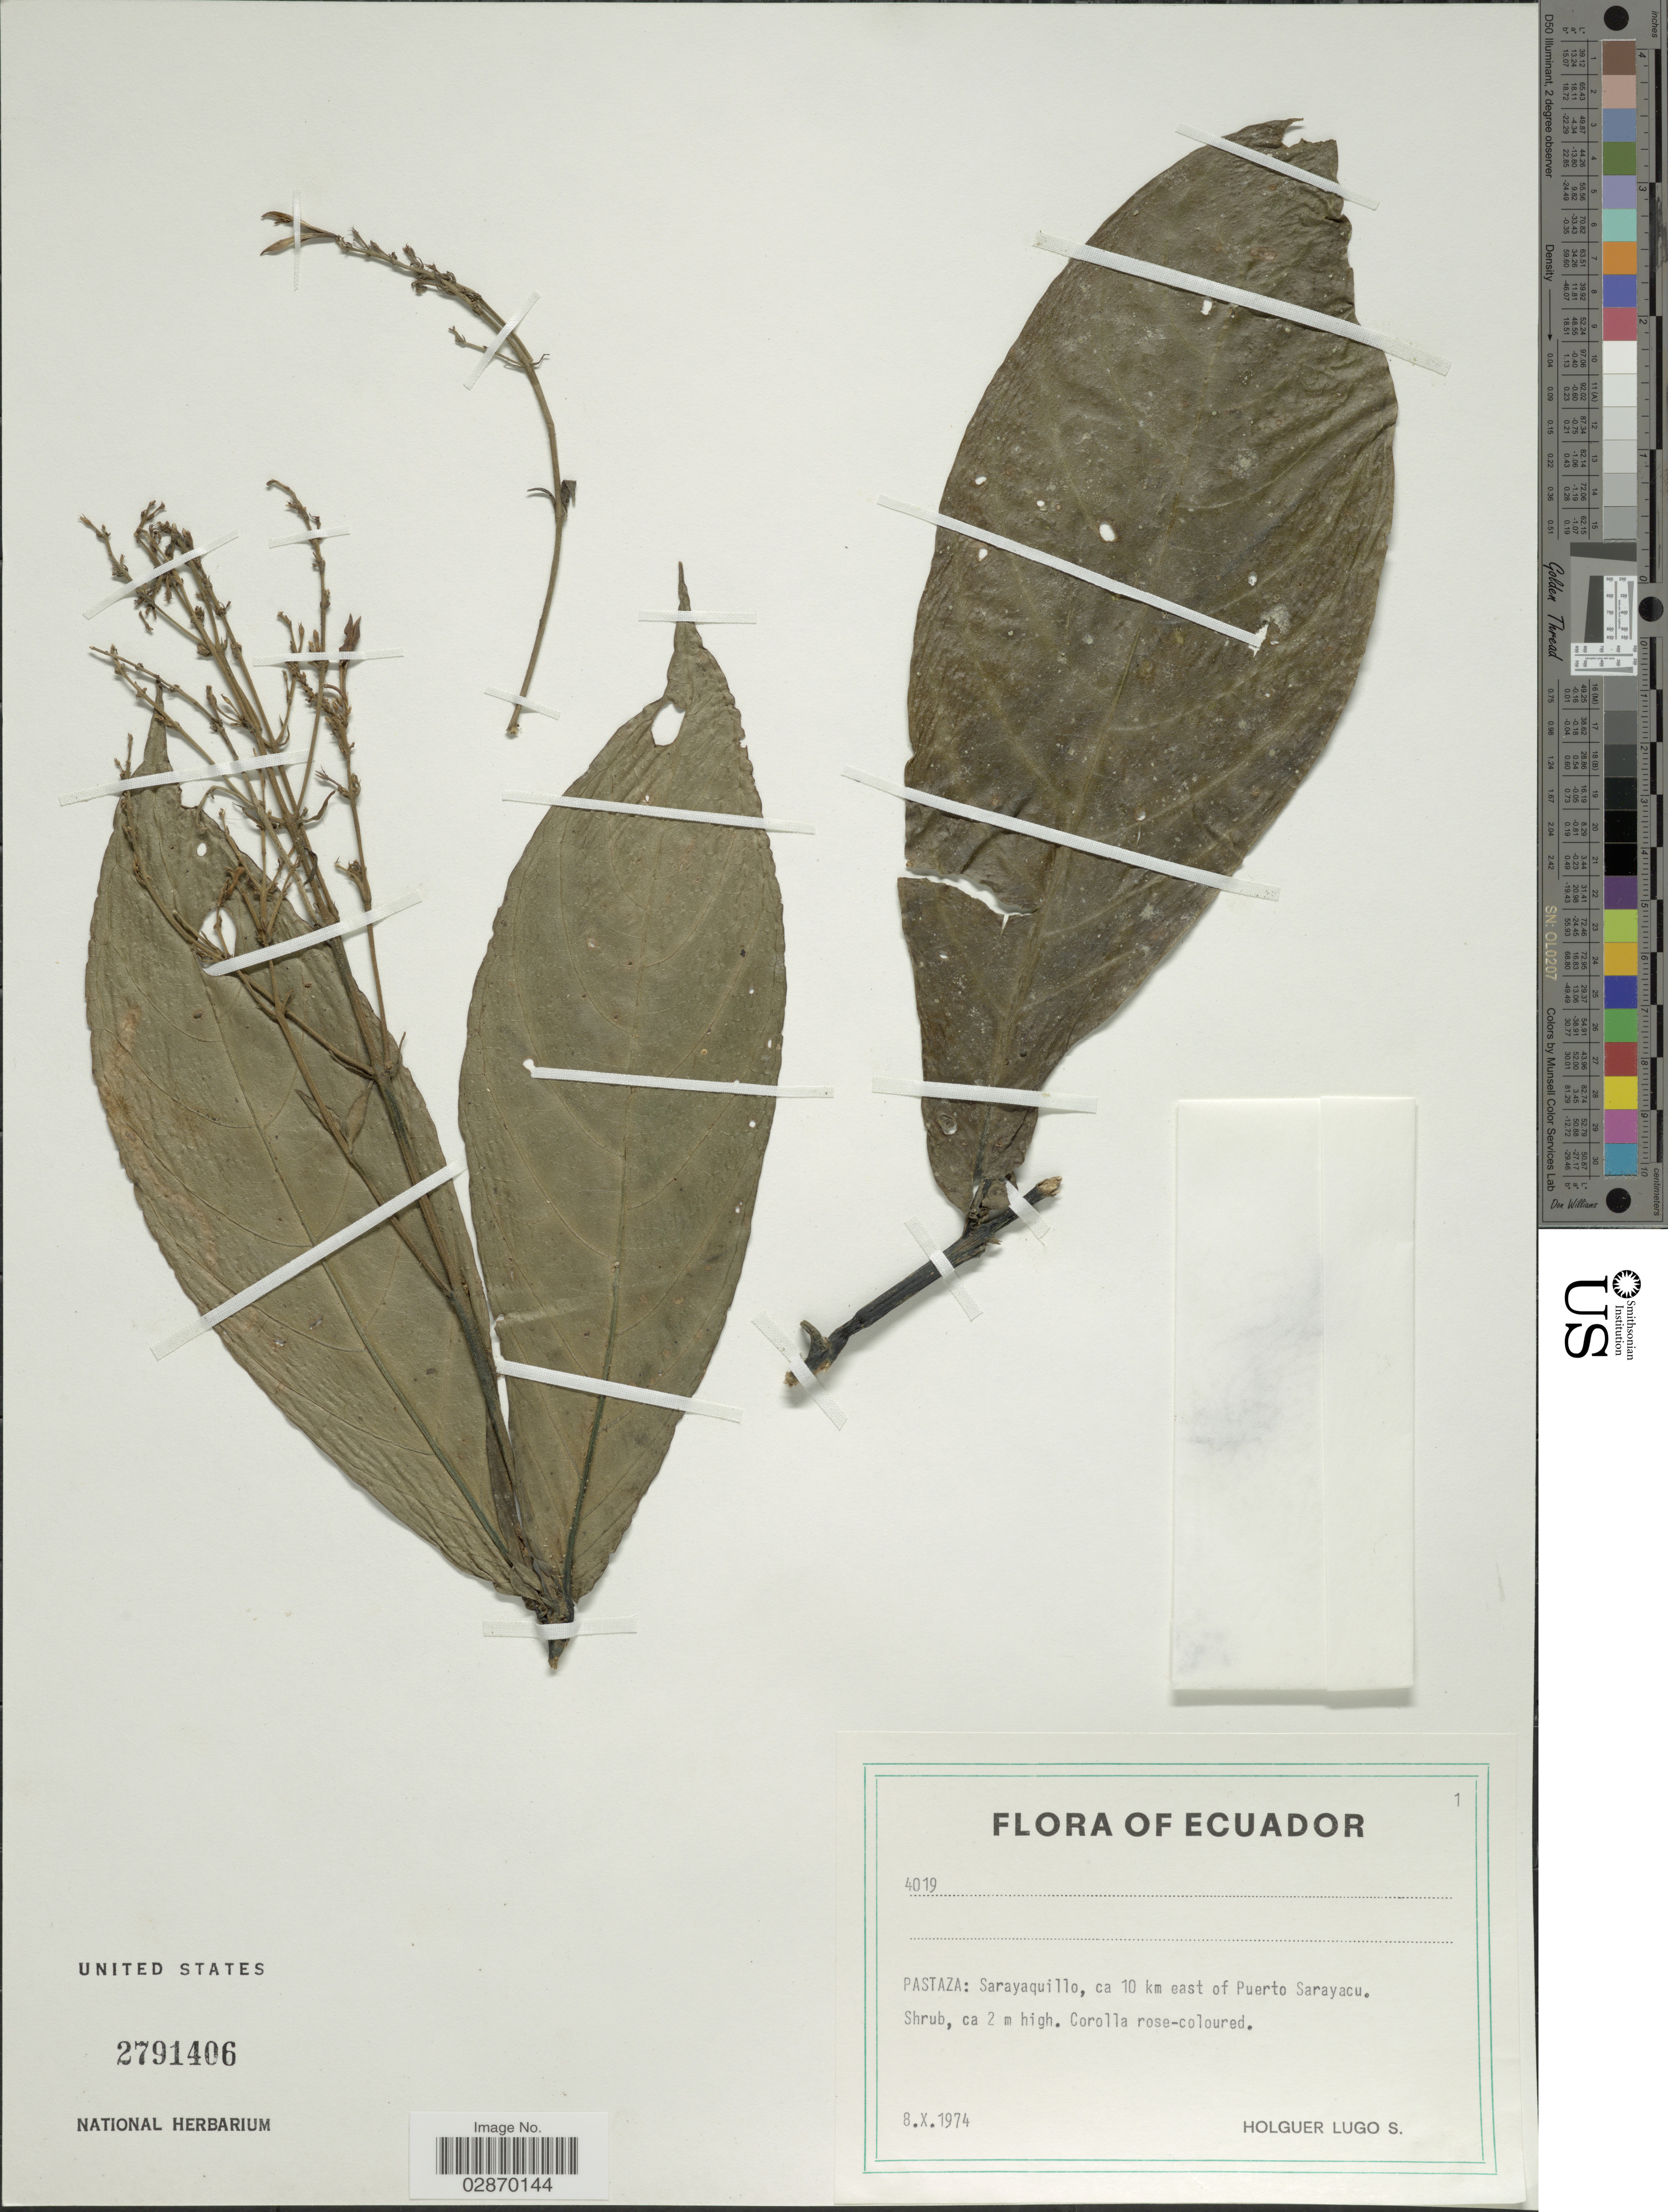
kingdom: Plantae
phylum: Tracheophyta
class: Magnoliopsida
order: Lamiales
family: Acanthaceae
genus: Pseuderanthemum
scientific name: Pseuderanthemum subauriculatum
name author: Mildbr.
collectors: H. Lugo S.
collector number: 4019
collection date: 1974-10-08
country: Ecuador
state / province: Pastaza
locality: Sarayaquillo, ca 10 km east of Puerto Sarayacu.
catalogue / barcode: US 2791406